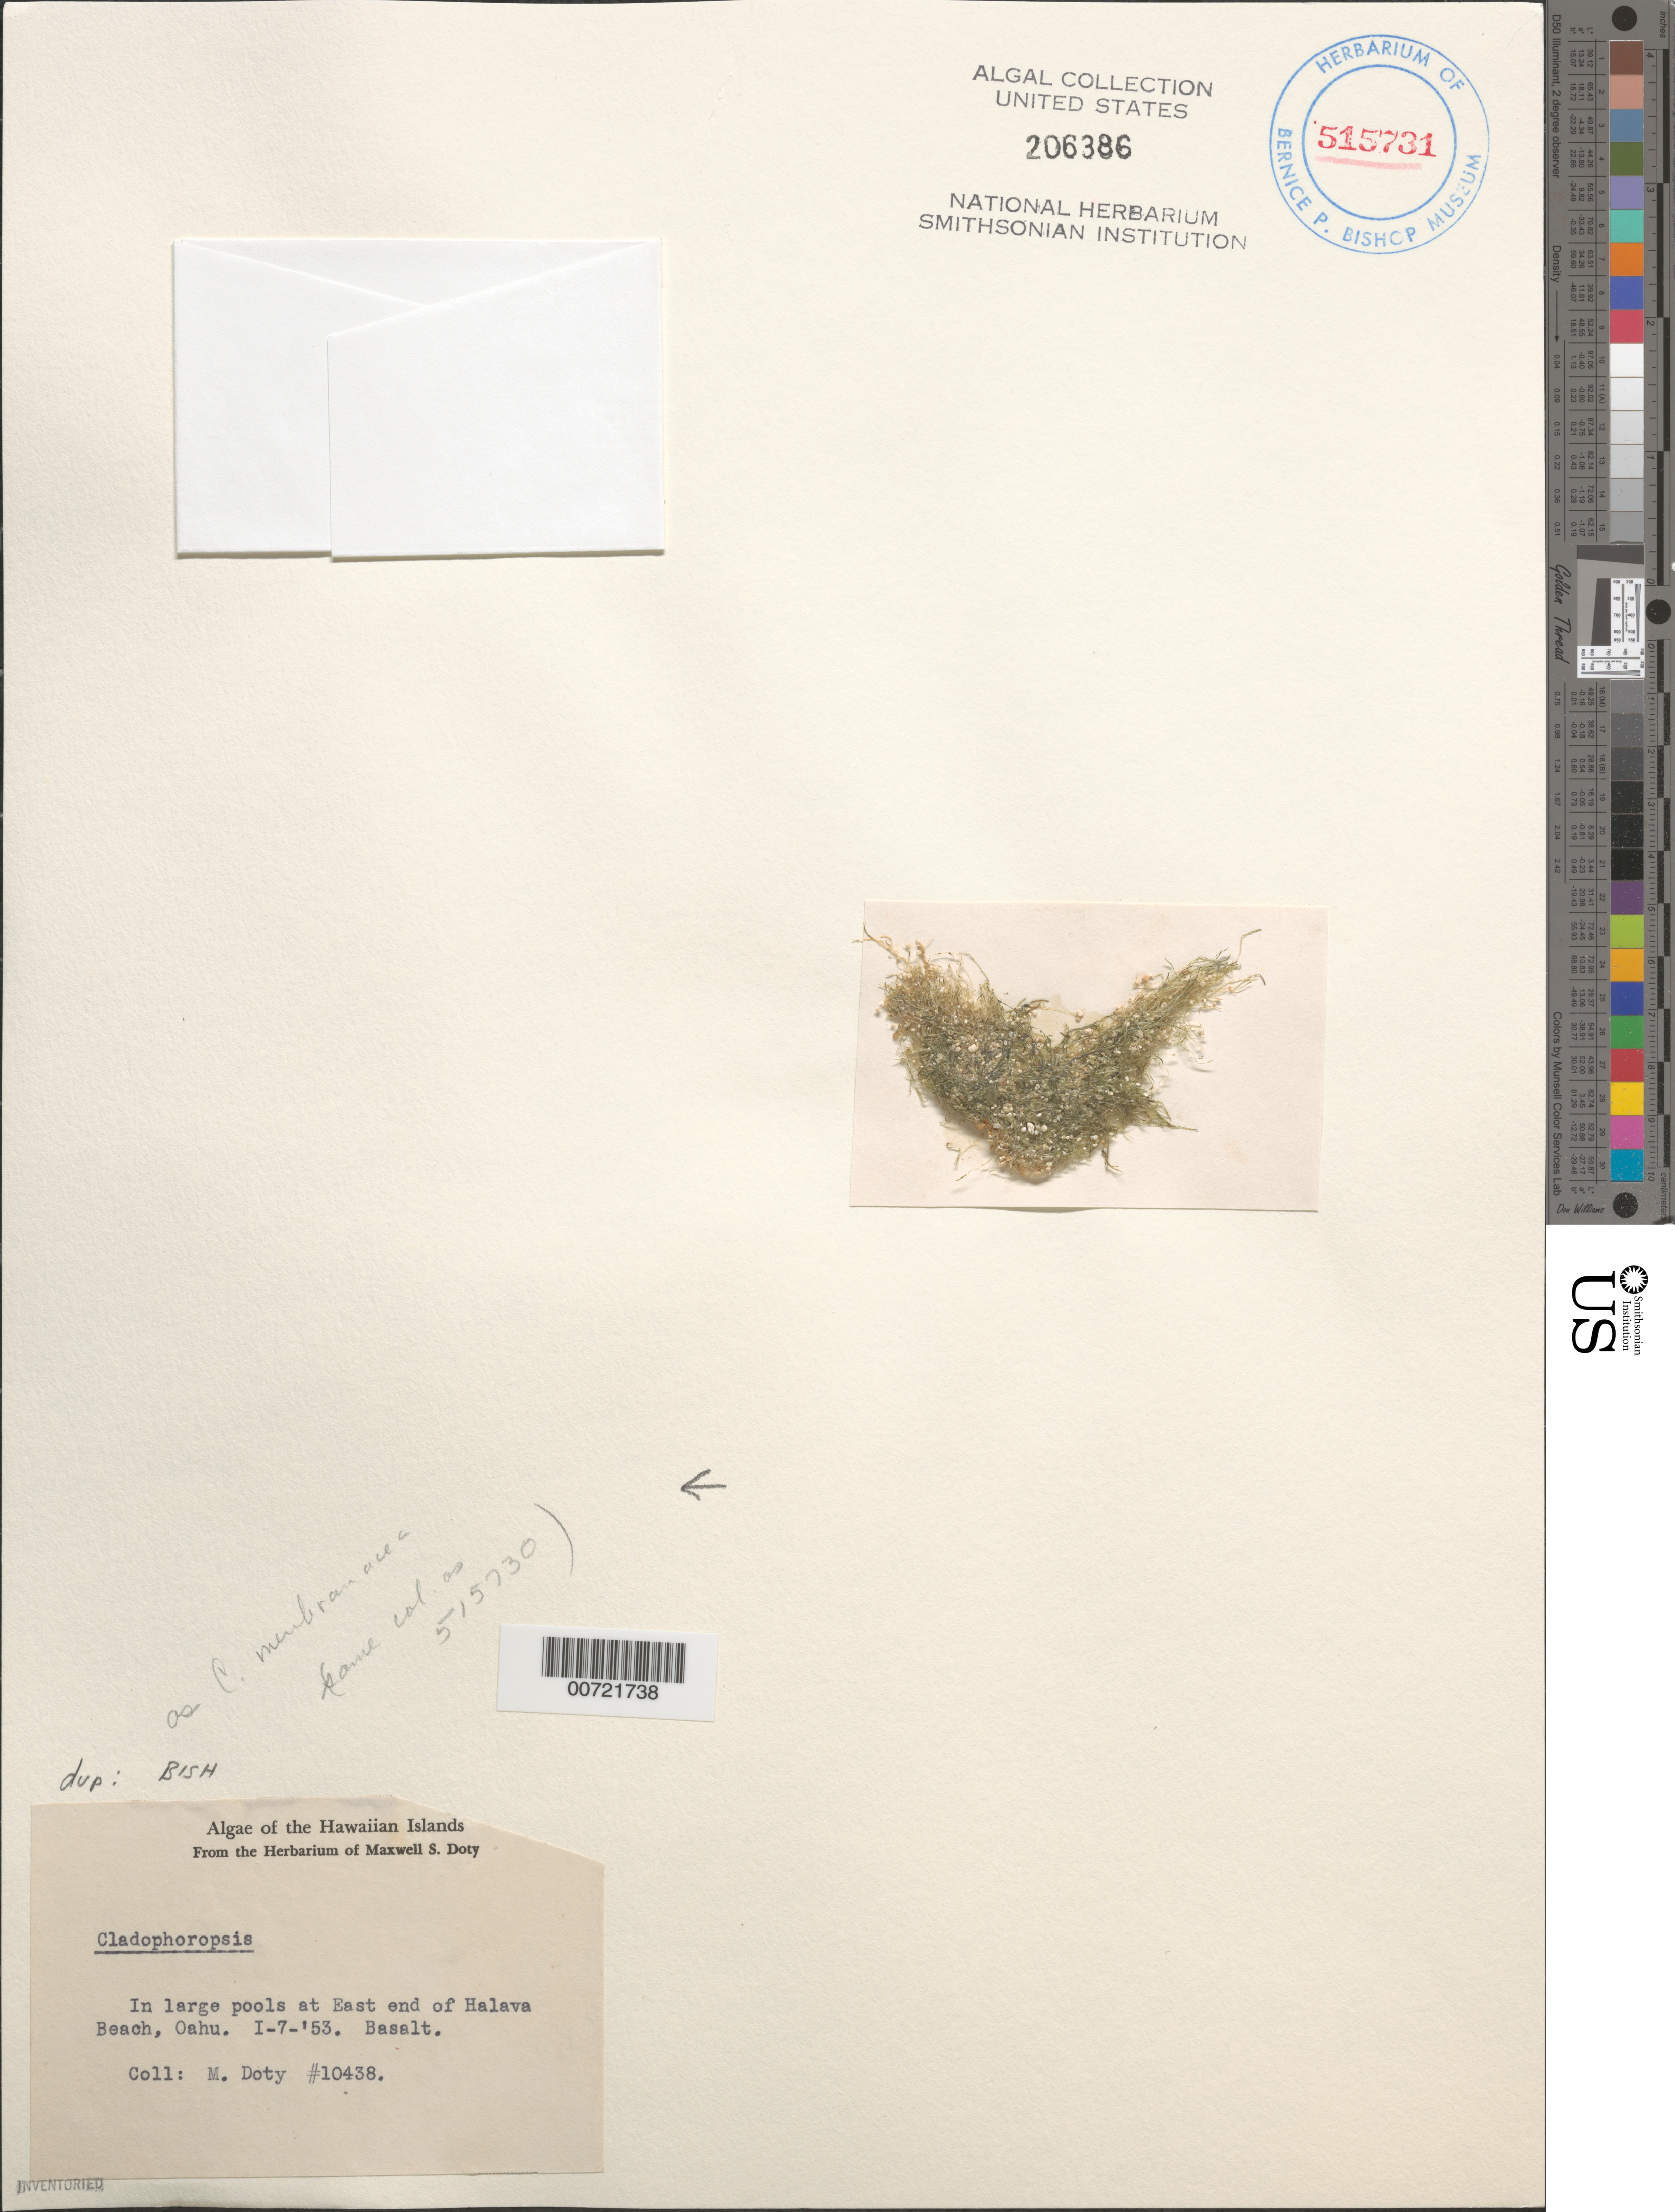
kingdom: Plantae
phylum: Chlorophyta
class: Ulvophyceae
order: Siphonocladales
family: Boodleaceae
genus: Cladophoropsis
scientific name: Cladophoropsis membranacea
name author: (Hofman-Bang) Børgesen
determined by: Stewart, Joan G.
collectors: M. S. Doty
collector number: MSD 10438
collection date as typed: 07 Jan 1953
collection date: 1953-01-07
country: United States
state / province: Hawaii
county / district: Maui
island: Maui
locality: Halava Beach, east end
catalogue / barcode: US 206286